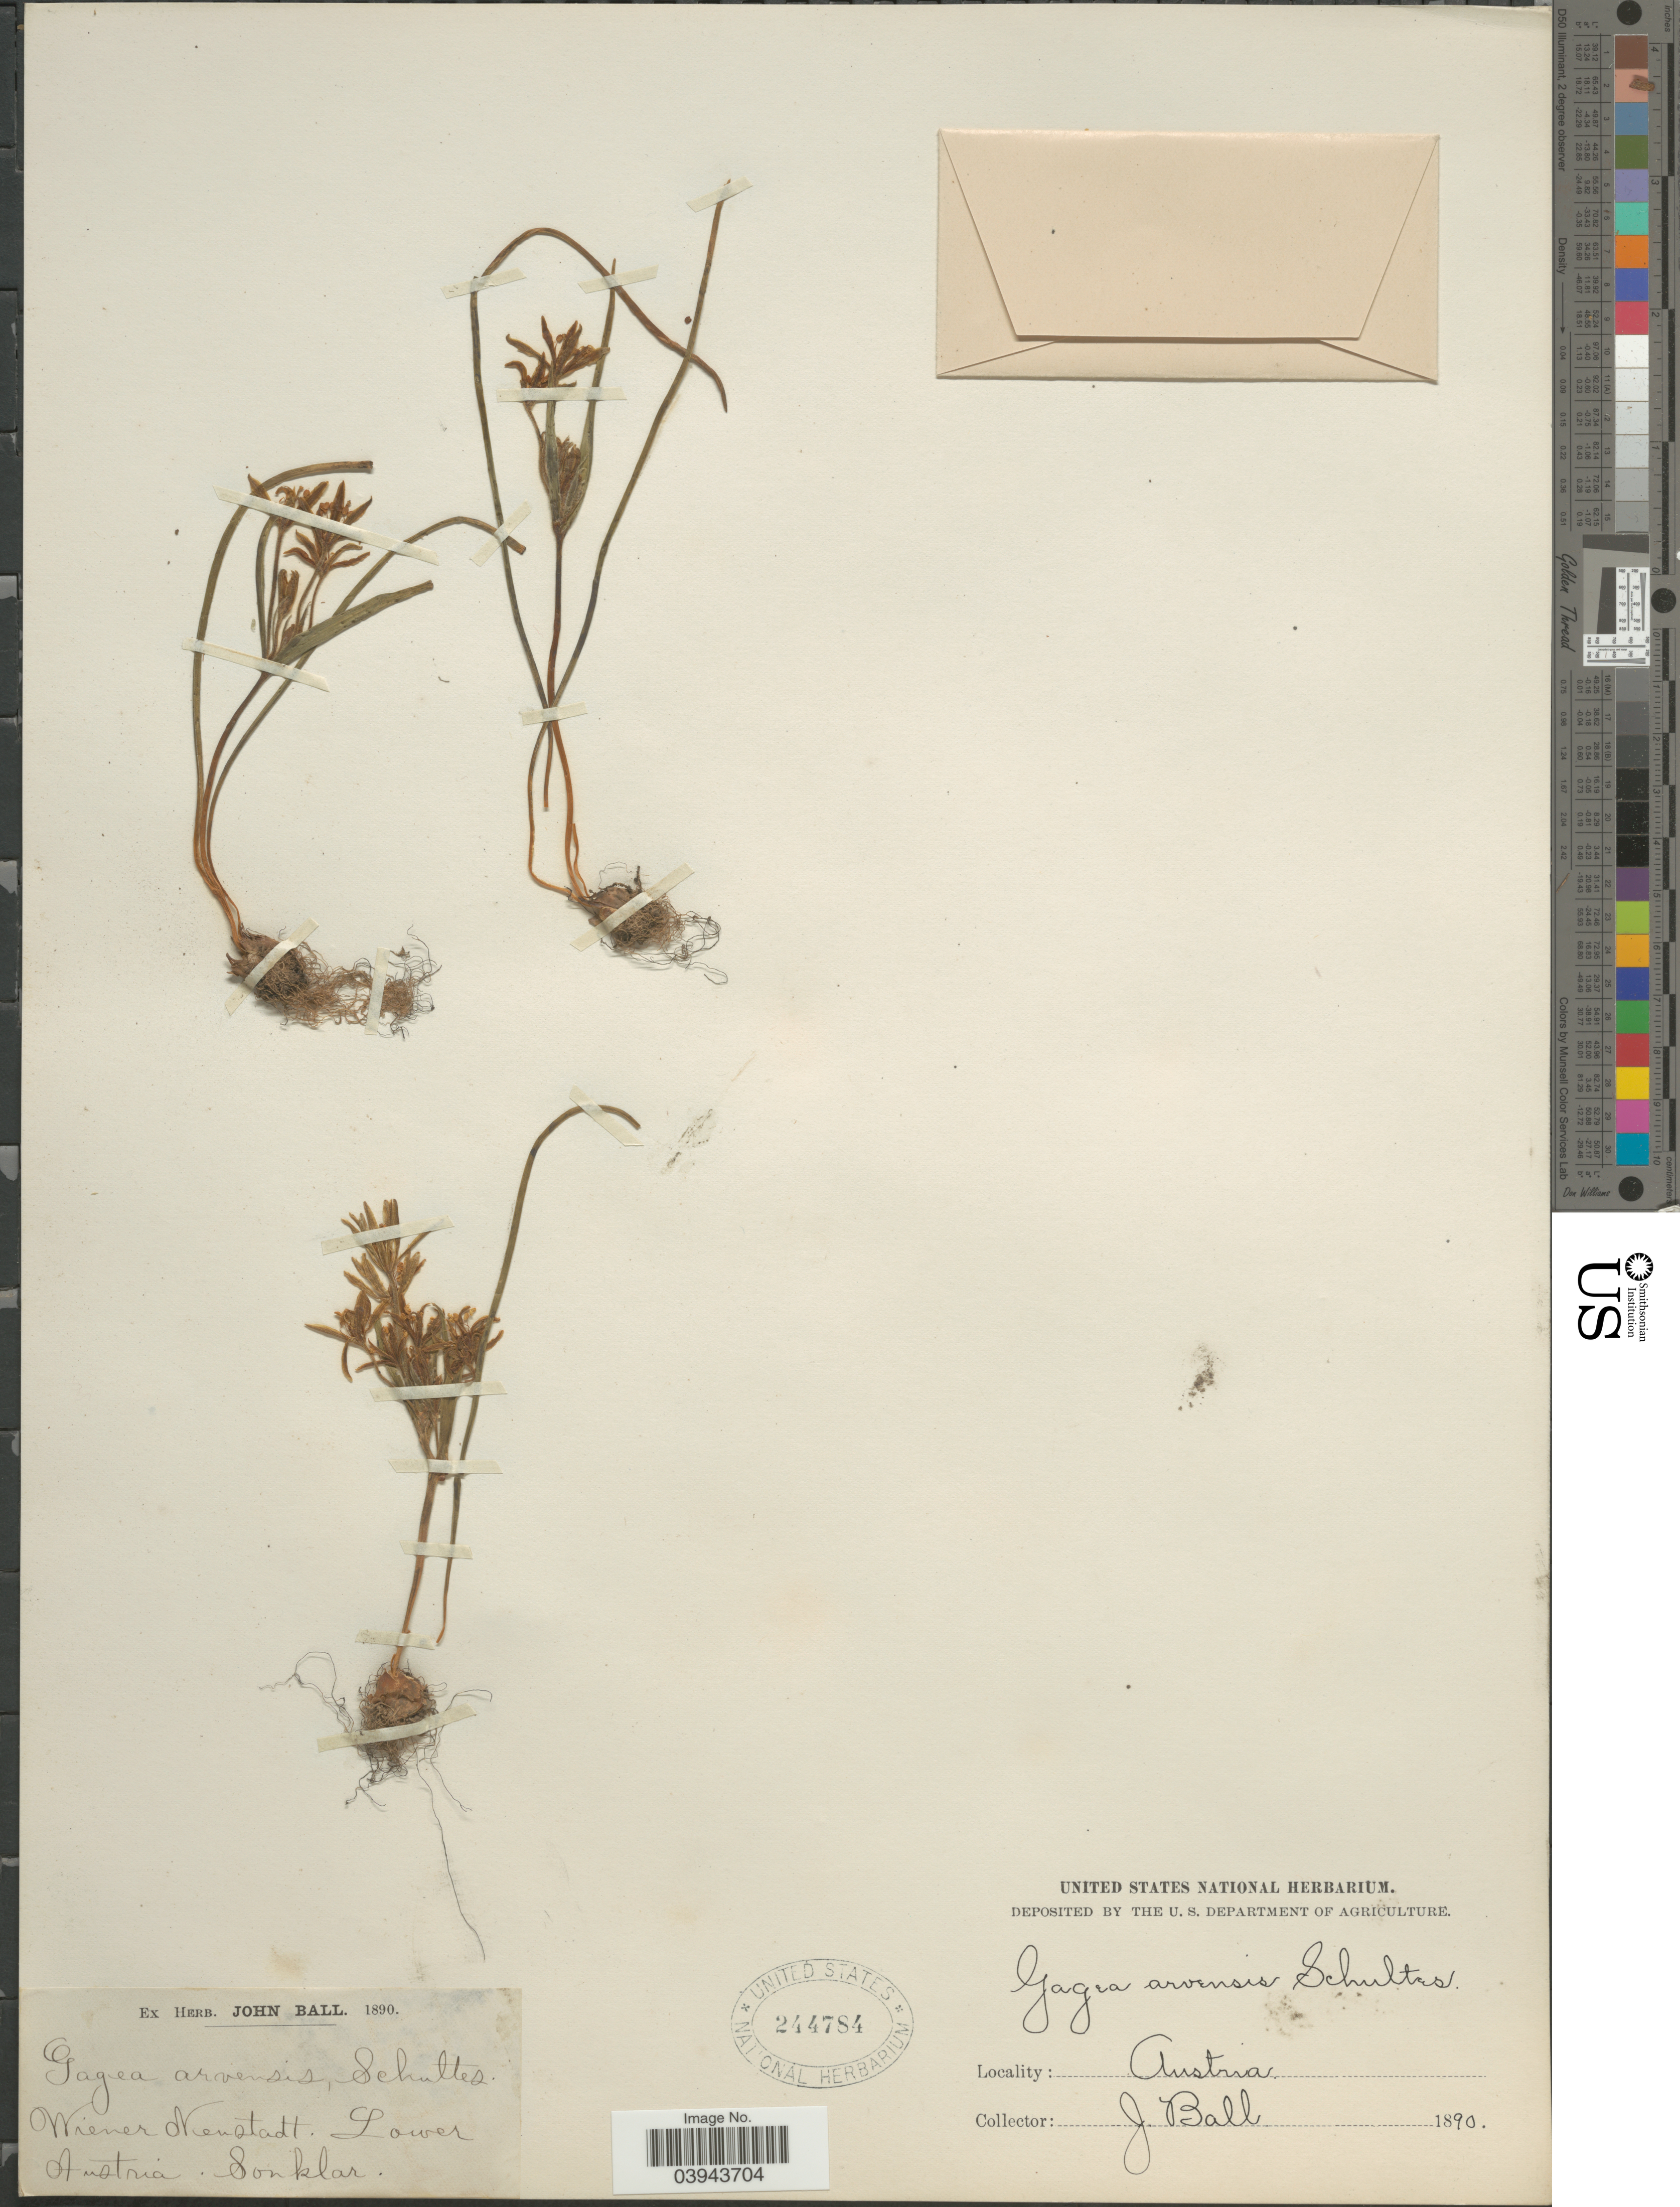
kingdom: Plantae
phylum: Tracheophyta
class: Liliopsida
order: Liliales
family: Liliaceae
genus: Gagea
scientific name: Gagea arvensis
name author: (Pers.) Dumort.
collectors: J. Ball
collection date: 1890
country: Austria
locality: Wiener Neustadt. Lower Austria. Sonklar.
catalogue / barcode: US 244784